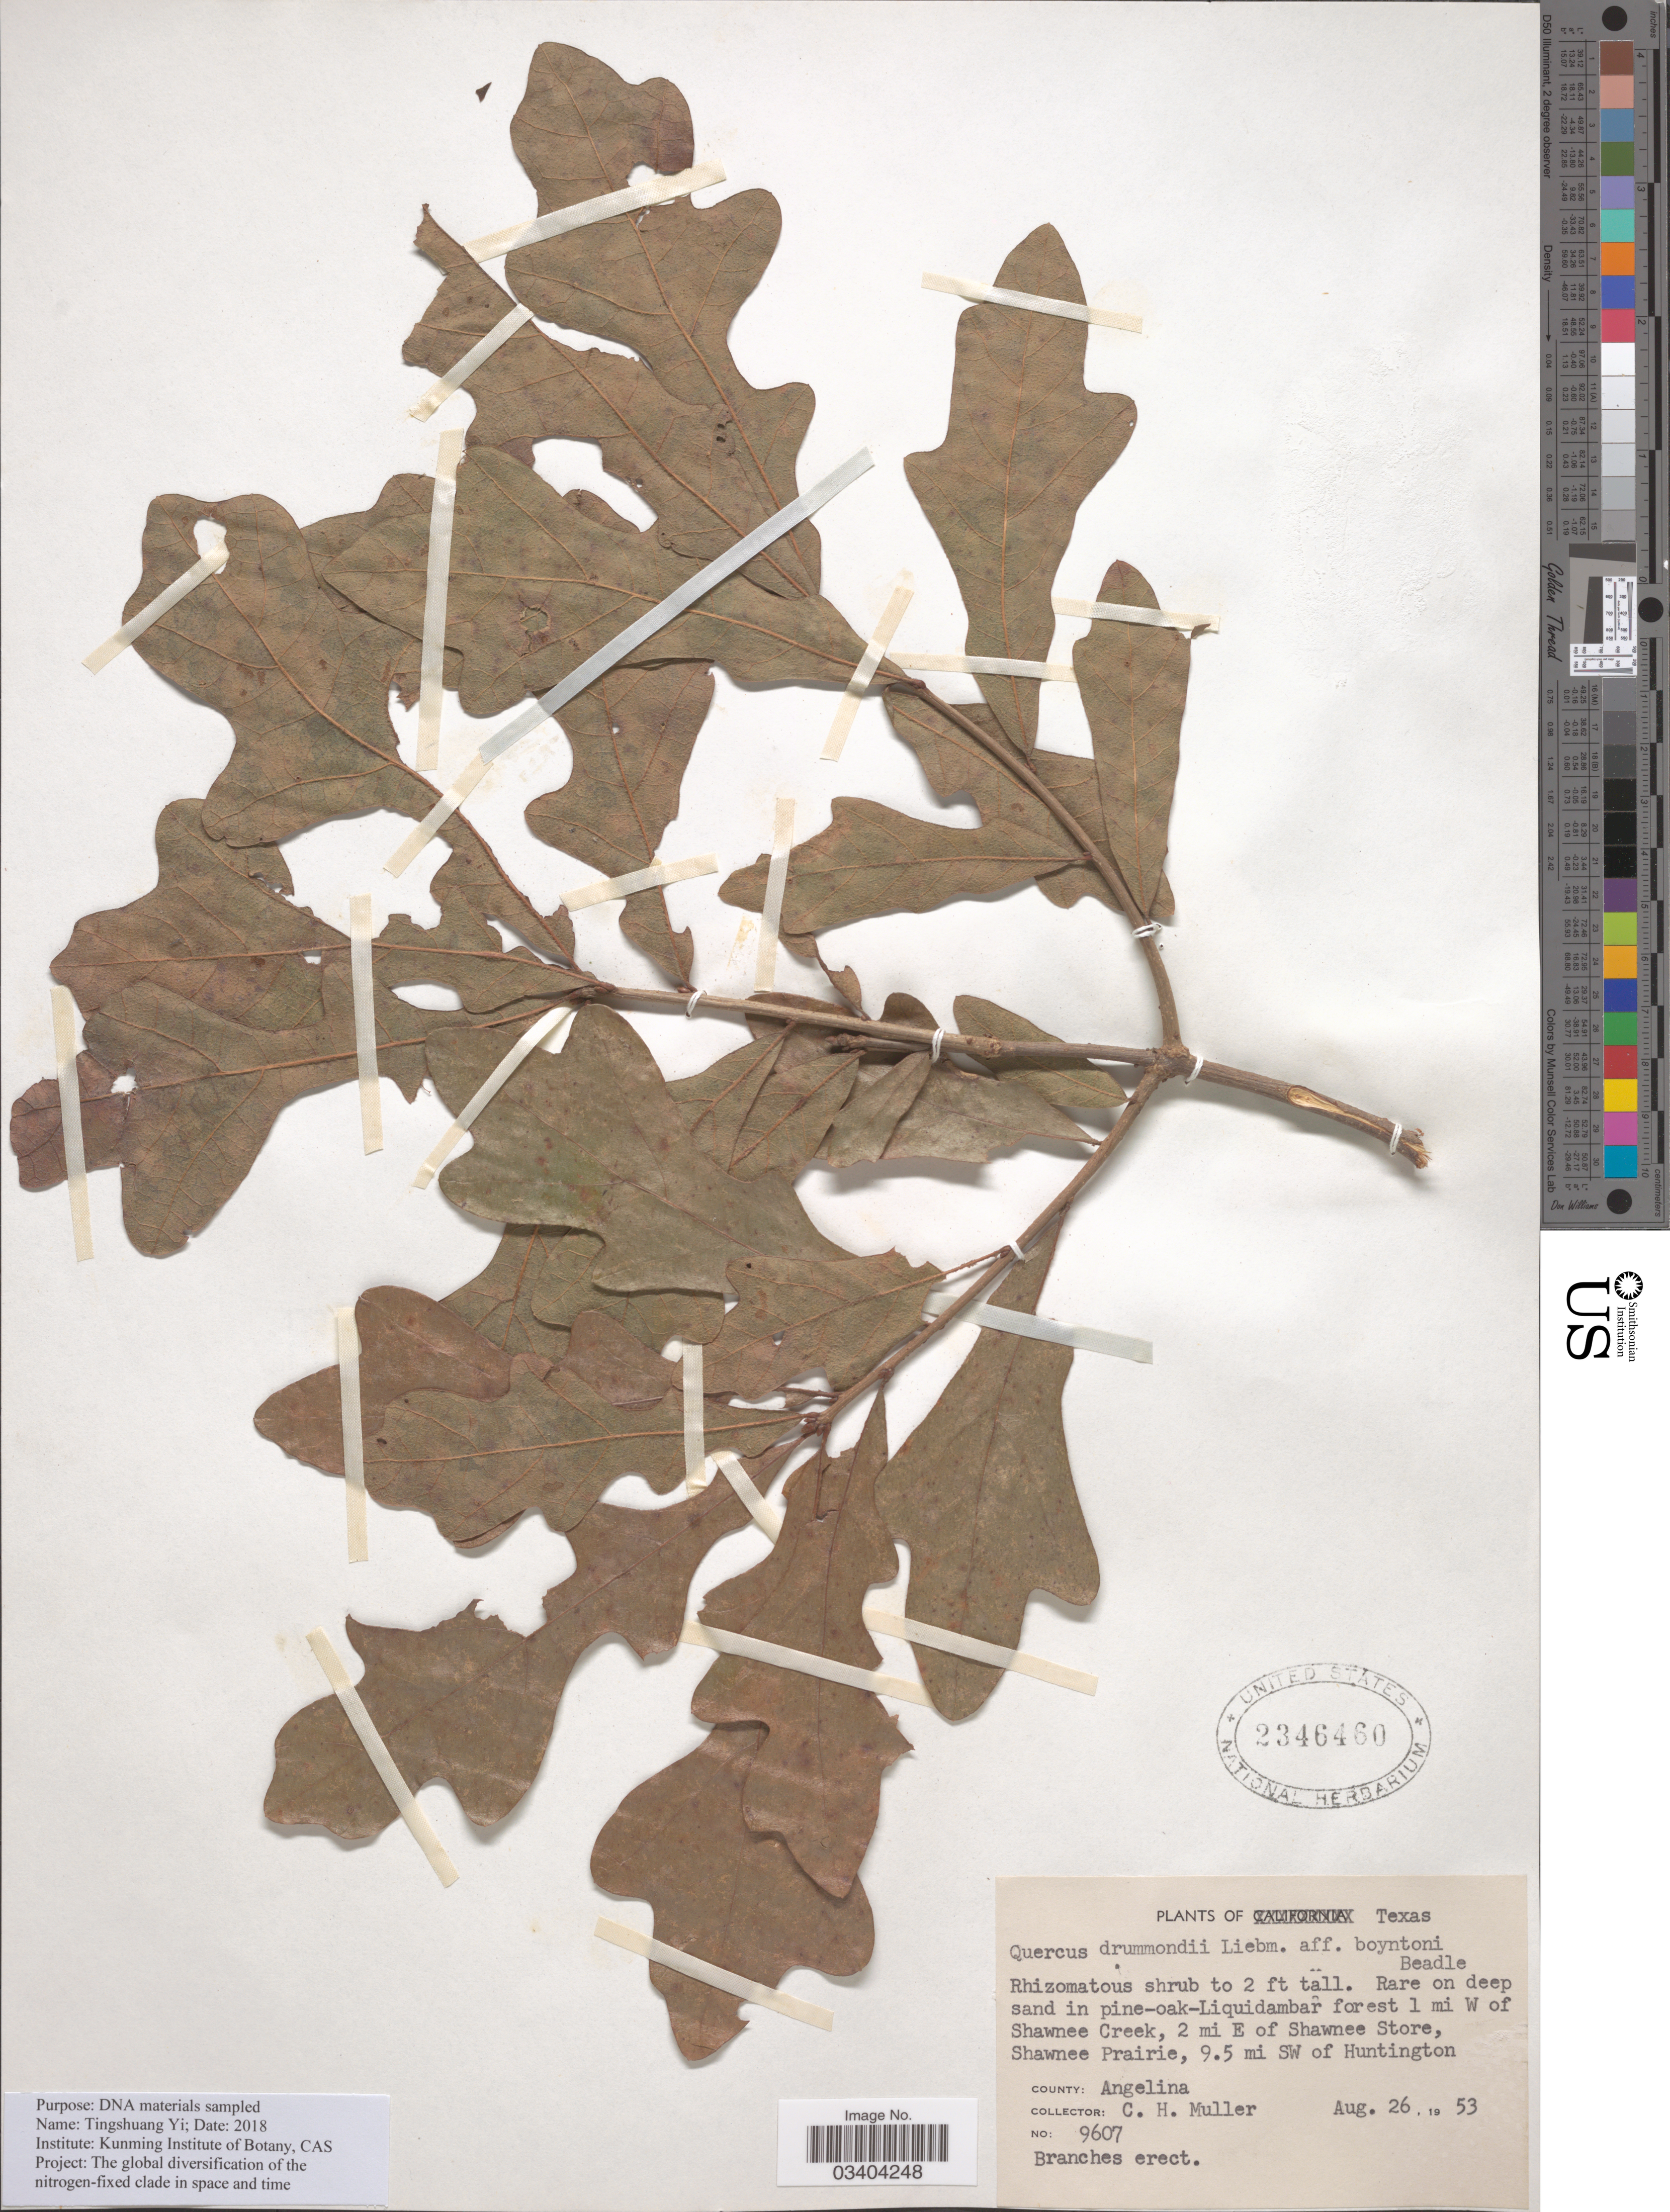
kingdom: Plantae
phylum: Tracheophyta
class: Magnoliopsida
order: Fagales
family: Fagaceae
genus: Quercus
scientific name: Quercus drummondii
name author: Liebm.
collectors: C. H. Mueller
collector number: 9607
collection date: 1953-08-26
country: United States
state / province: Texas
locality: Forest 1 mi W of Shawnee Creek, 2 mi E of Shawnee Store. Shawnee Prairie, 9.5 mi SW of Huntington. County: Angelina.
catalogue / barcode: US 2346460